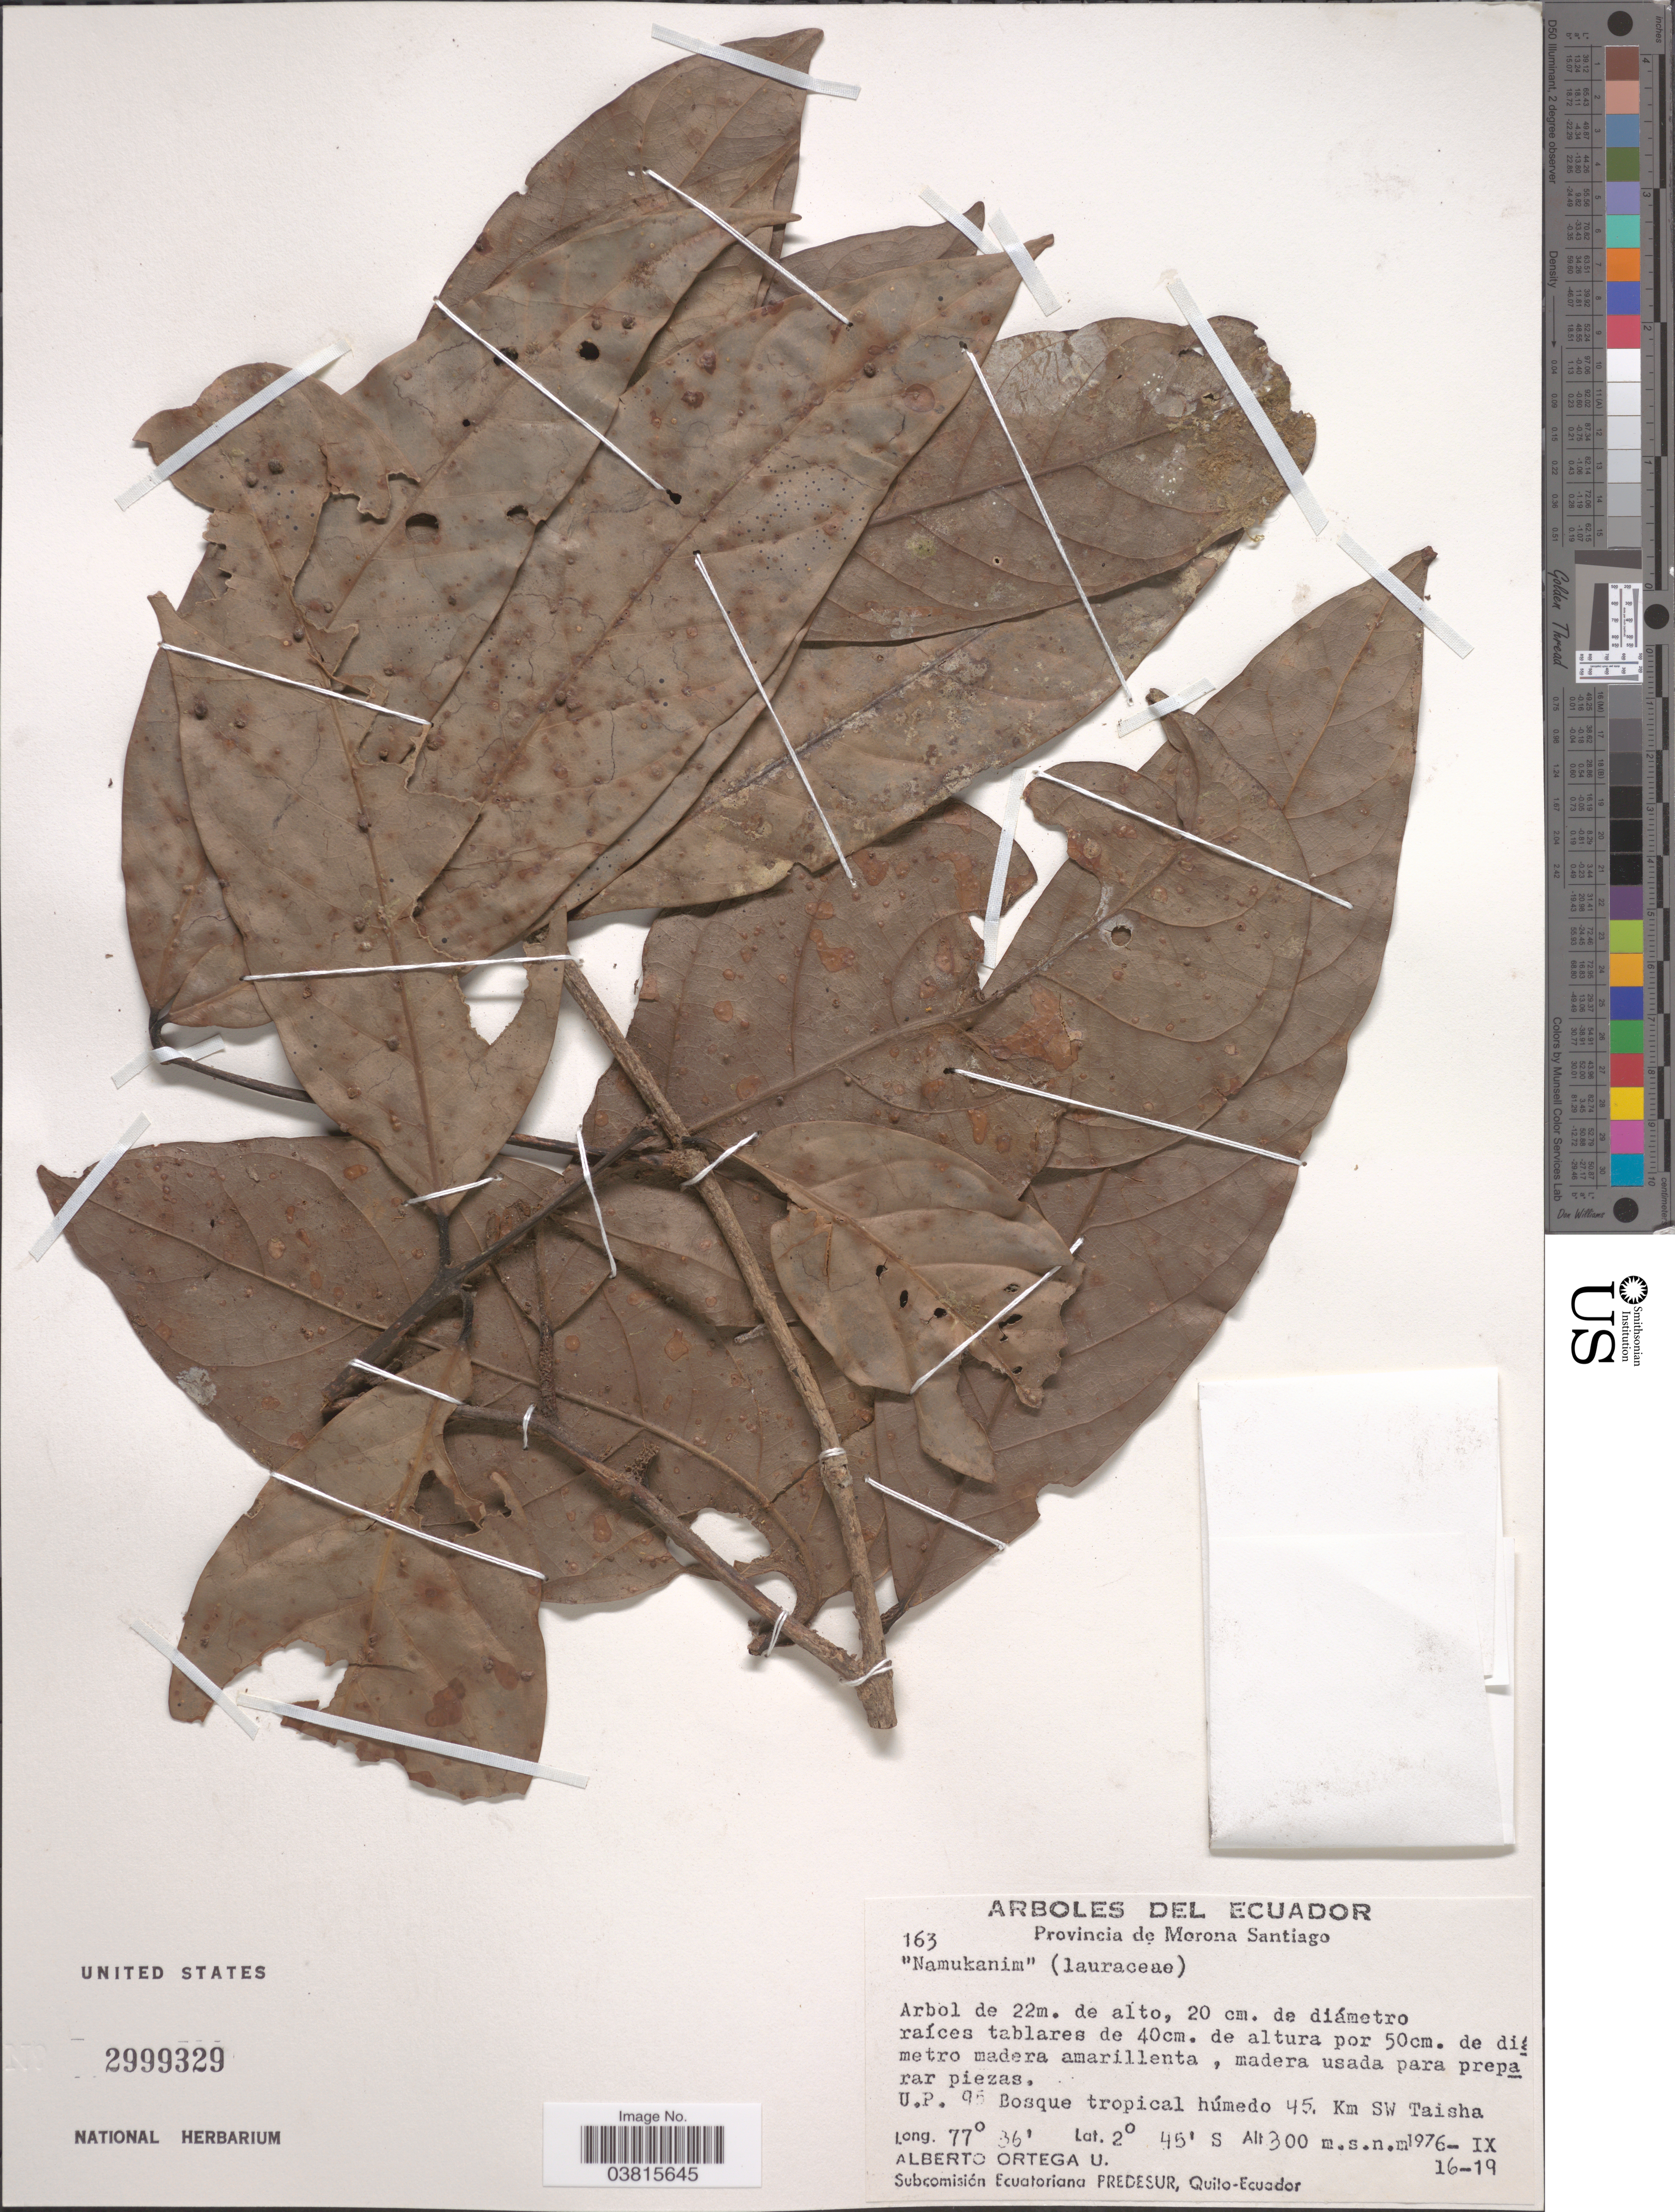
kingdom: Plantae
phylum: Tracheophyta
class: Magnoliopsida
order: Laurales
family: Lauraceae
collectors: A. T. Ortega U.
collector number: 163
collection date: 1976-09-16/1976-09-19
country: Ecuador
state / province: Morona-Santiago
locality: U.P. 95 Bosque tropical húmedo 45 Km SW Taisha.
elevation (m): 300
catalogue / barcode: US 2999329